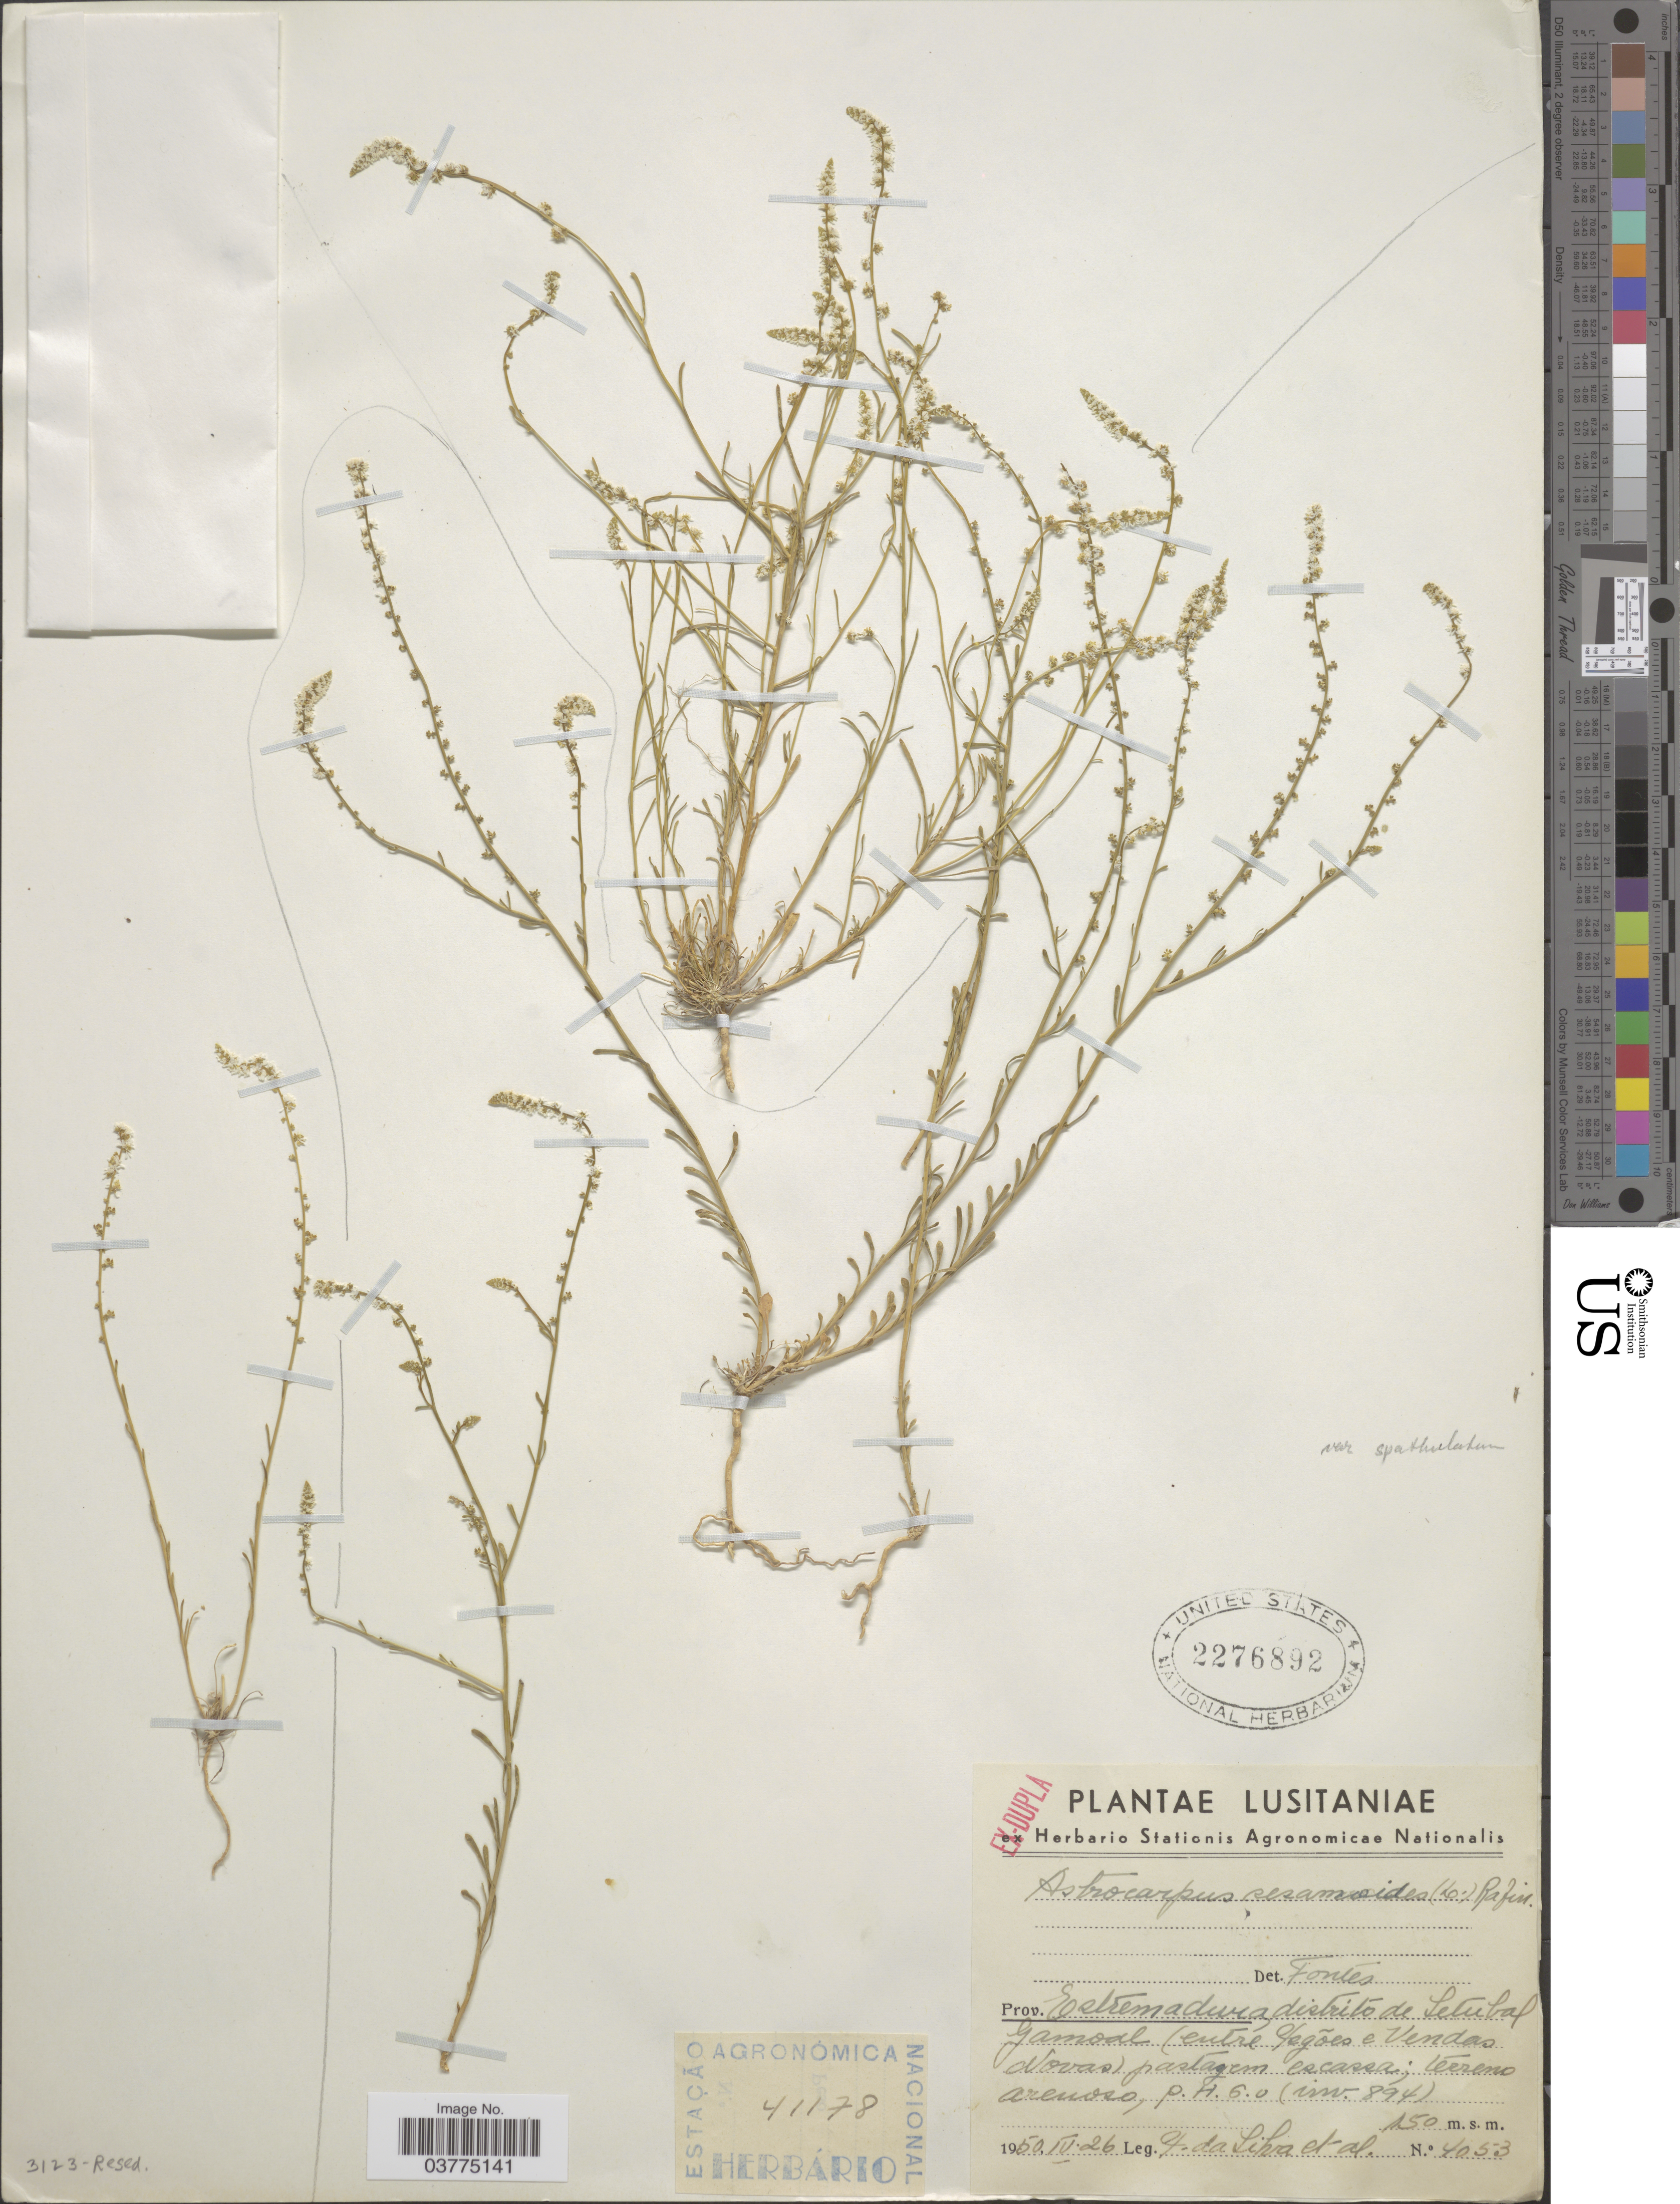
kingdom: Plantae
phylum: Tracheophyta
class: Magnoliopsida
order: Brassicales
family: Resedaceae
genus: Sesamoides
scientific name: Sesamoides purpurascens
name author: (L.) G. López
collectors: G. Da Silva & et al.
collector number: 4053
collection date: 1950-04-26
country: Portugal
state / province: Setubal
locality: Lusitaniae. Prov. Estremadura, distrito de Setubal Gamoal (entre Gegões e Vendas Vovas) pastagem escassa. [interpreted]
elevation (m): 150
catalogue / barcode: US 2276892